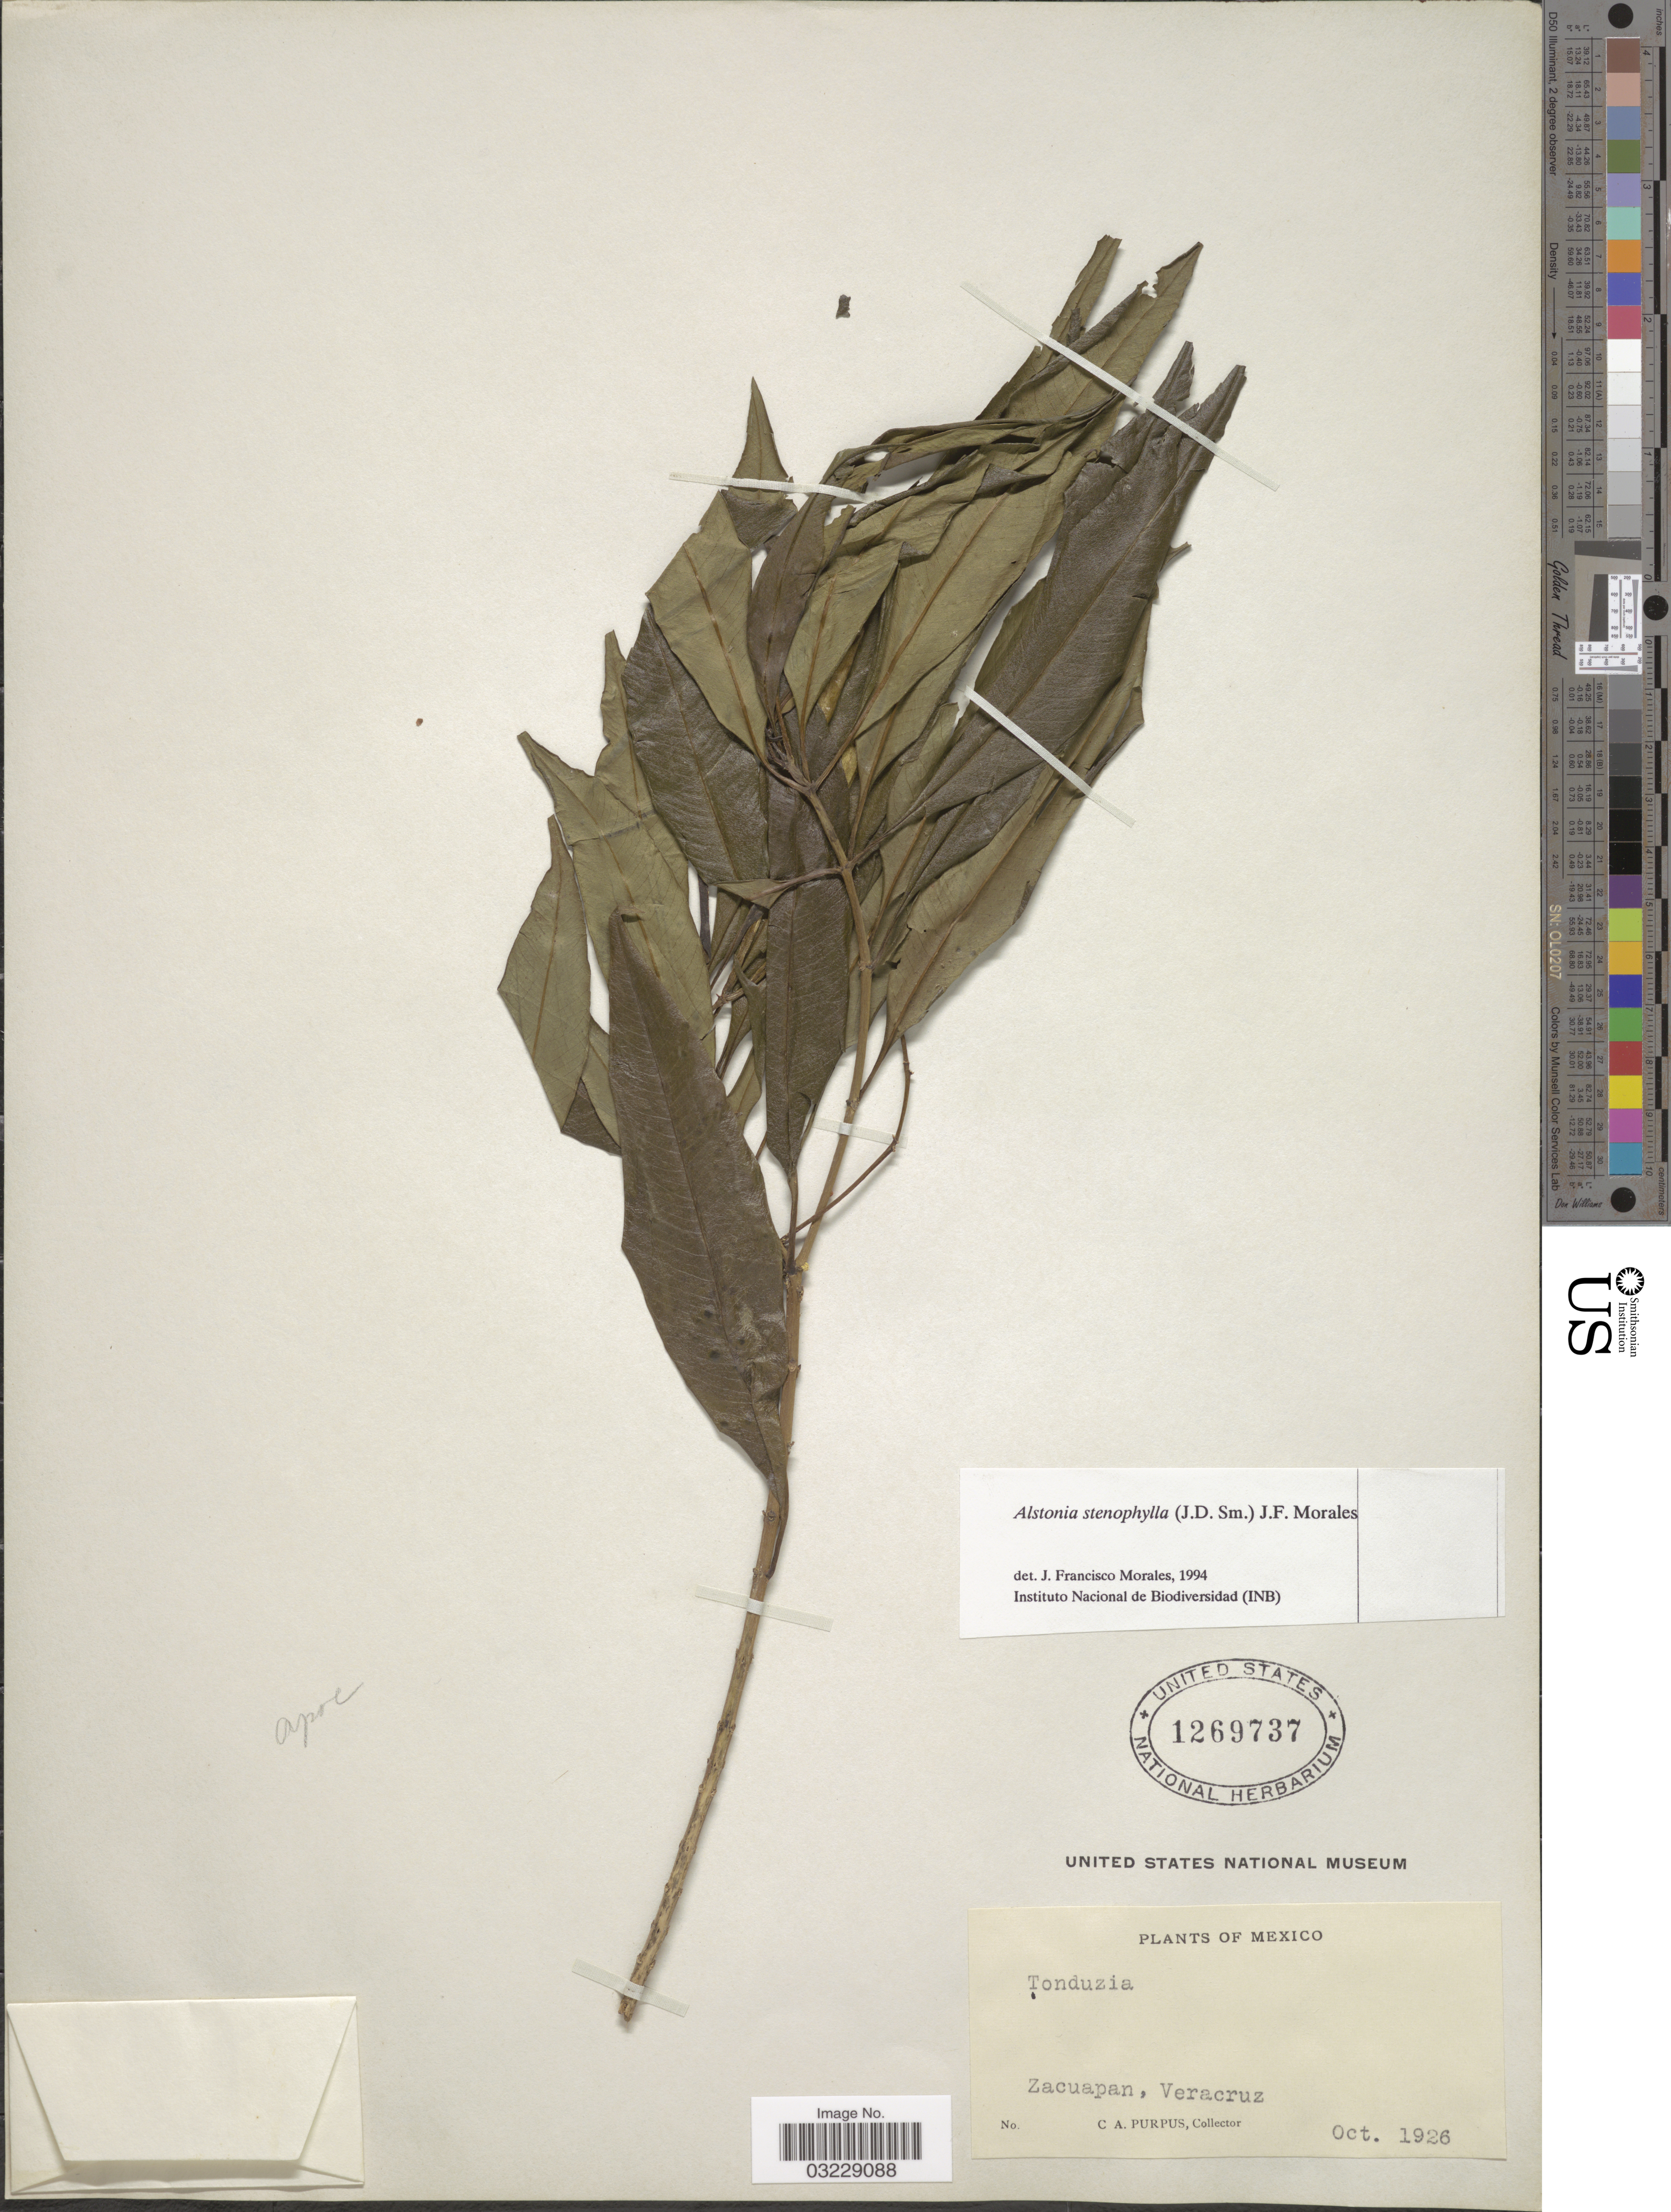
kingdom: Plantae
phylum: Tracheophyta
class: Magnoliopsida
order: Gentianales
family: Apocynaceae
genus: Alstonia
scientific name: Alstonia stenophylla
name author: Guillaumin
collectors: C. A. Purpus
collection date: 1926-10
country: Mexico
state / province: Veracruz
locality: Zacuapan, Veracruz.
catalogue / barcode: US 1269737